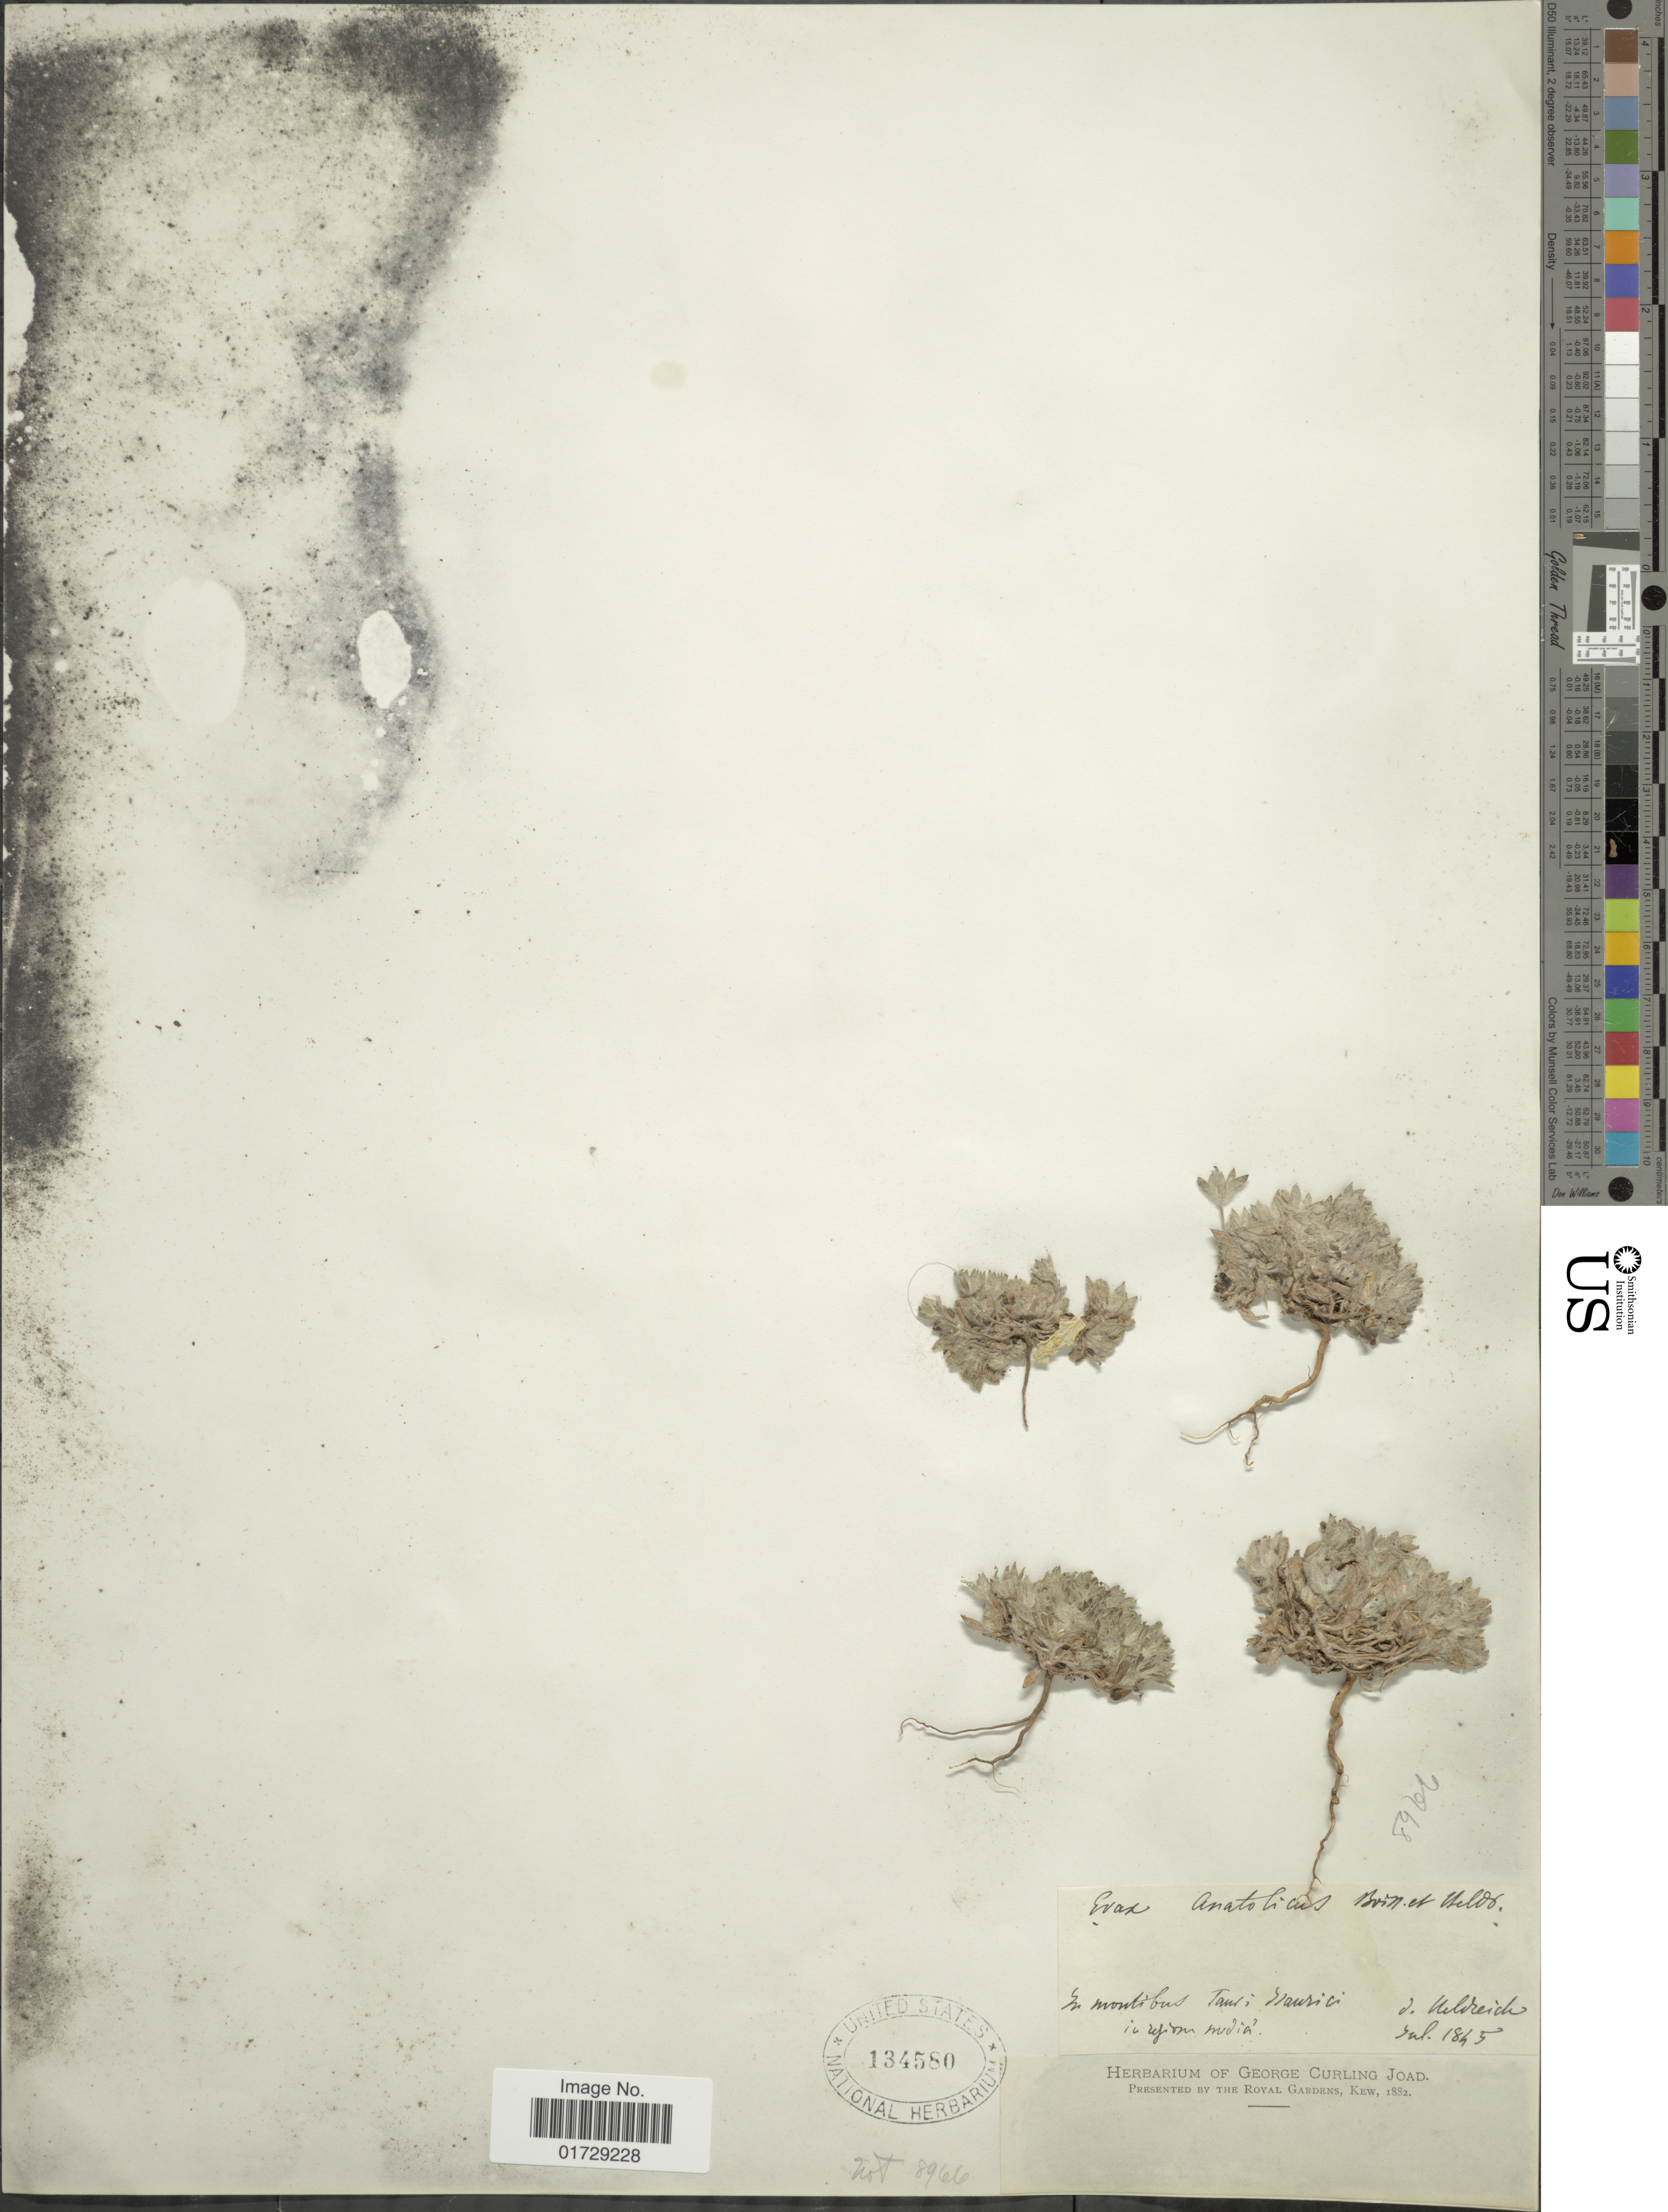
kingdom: Plantae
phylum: Tracheophyta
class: Magnoliopsida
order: Asterales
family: Asteraceae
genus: Evax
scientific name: Evax anatolica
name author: Boiss. & Heldr.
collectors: J. Keldreich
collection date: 1845-07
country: Turkey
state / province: Antalya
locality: In montibus Taur: Maurici in region media [interpreted]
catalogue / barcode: US 134580